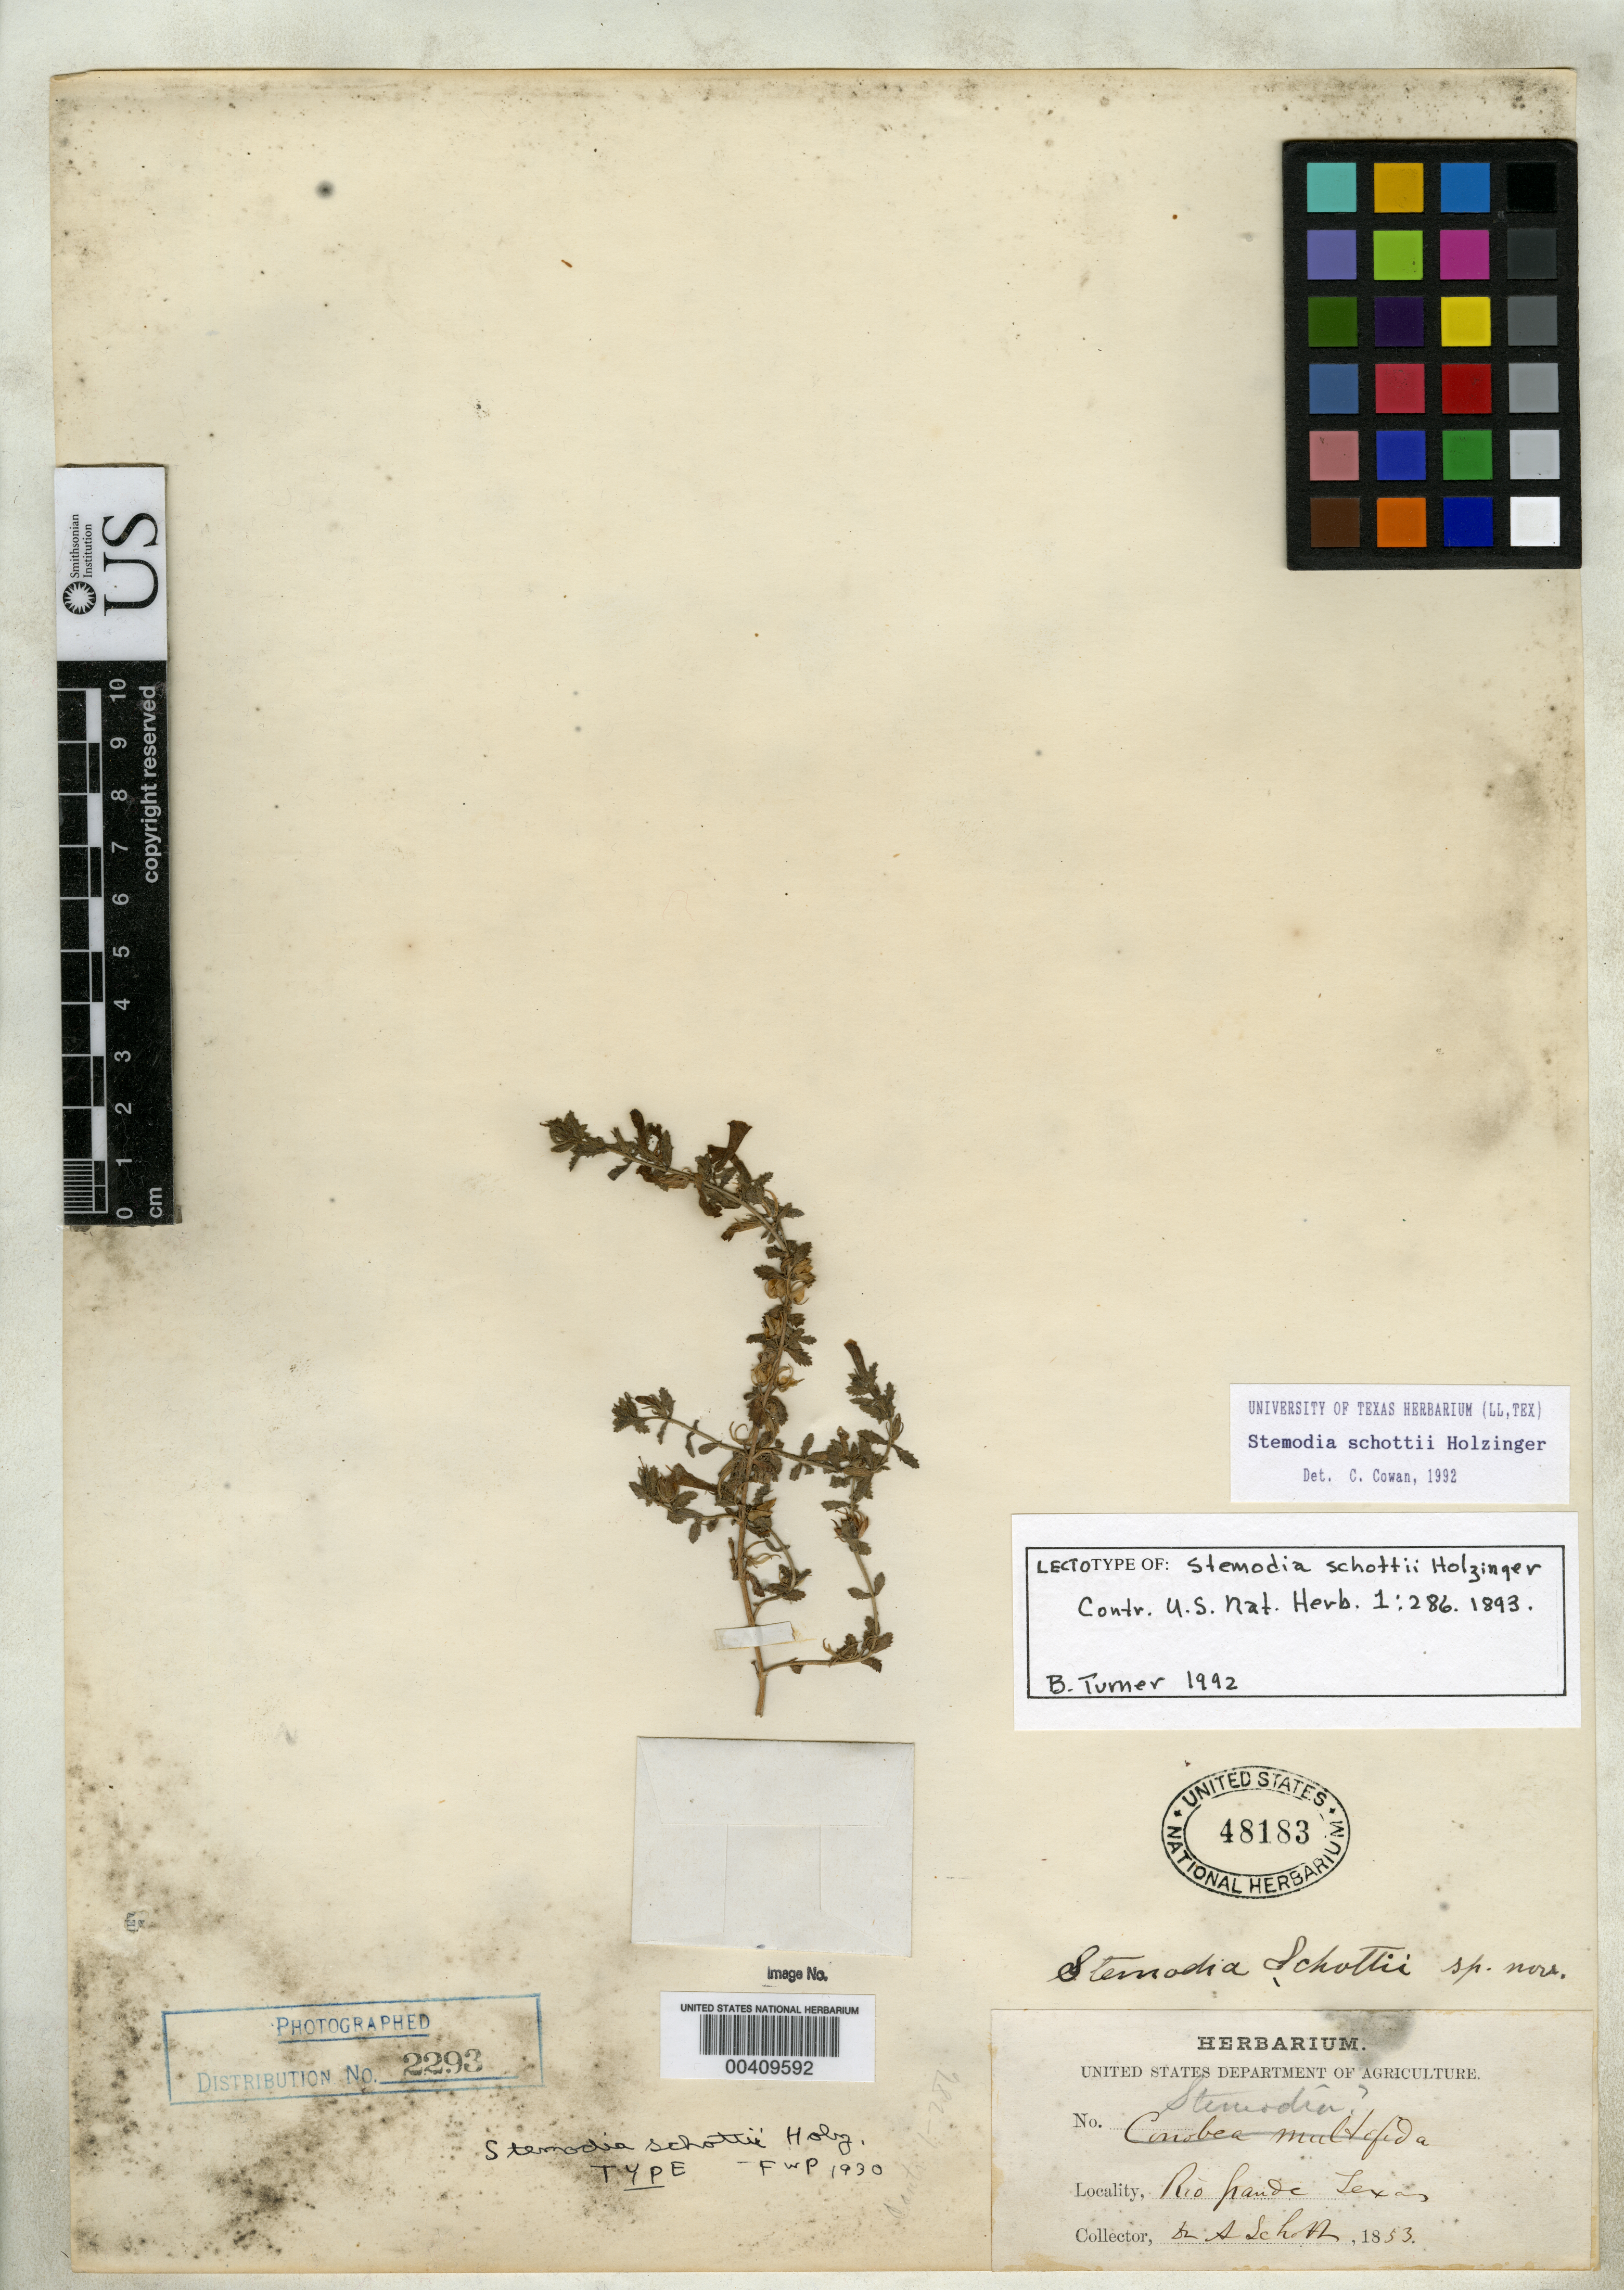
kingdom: Plantae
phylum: Tracheophyta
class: Magnoliopsida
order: Lamiales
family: Plantaginaceae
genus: Stemodia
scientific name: Stemodia schottii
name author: Holz.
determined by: Cowan, C.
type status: Lectotype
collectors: A. C. V. Schott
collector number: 305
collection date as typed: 1889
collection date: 1853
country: United States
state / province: Texas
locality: Rio Grande.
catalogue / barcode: US 48183